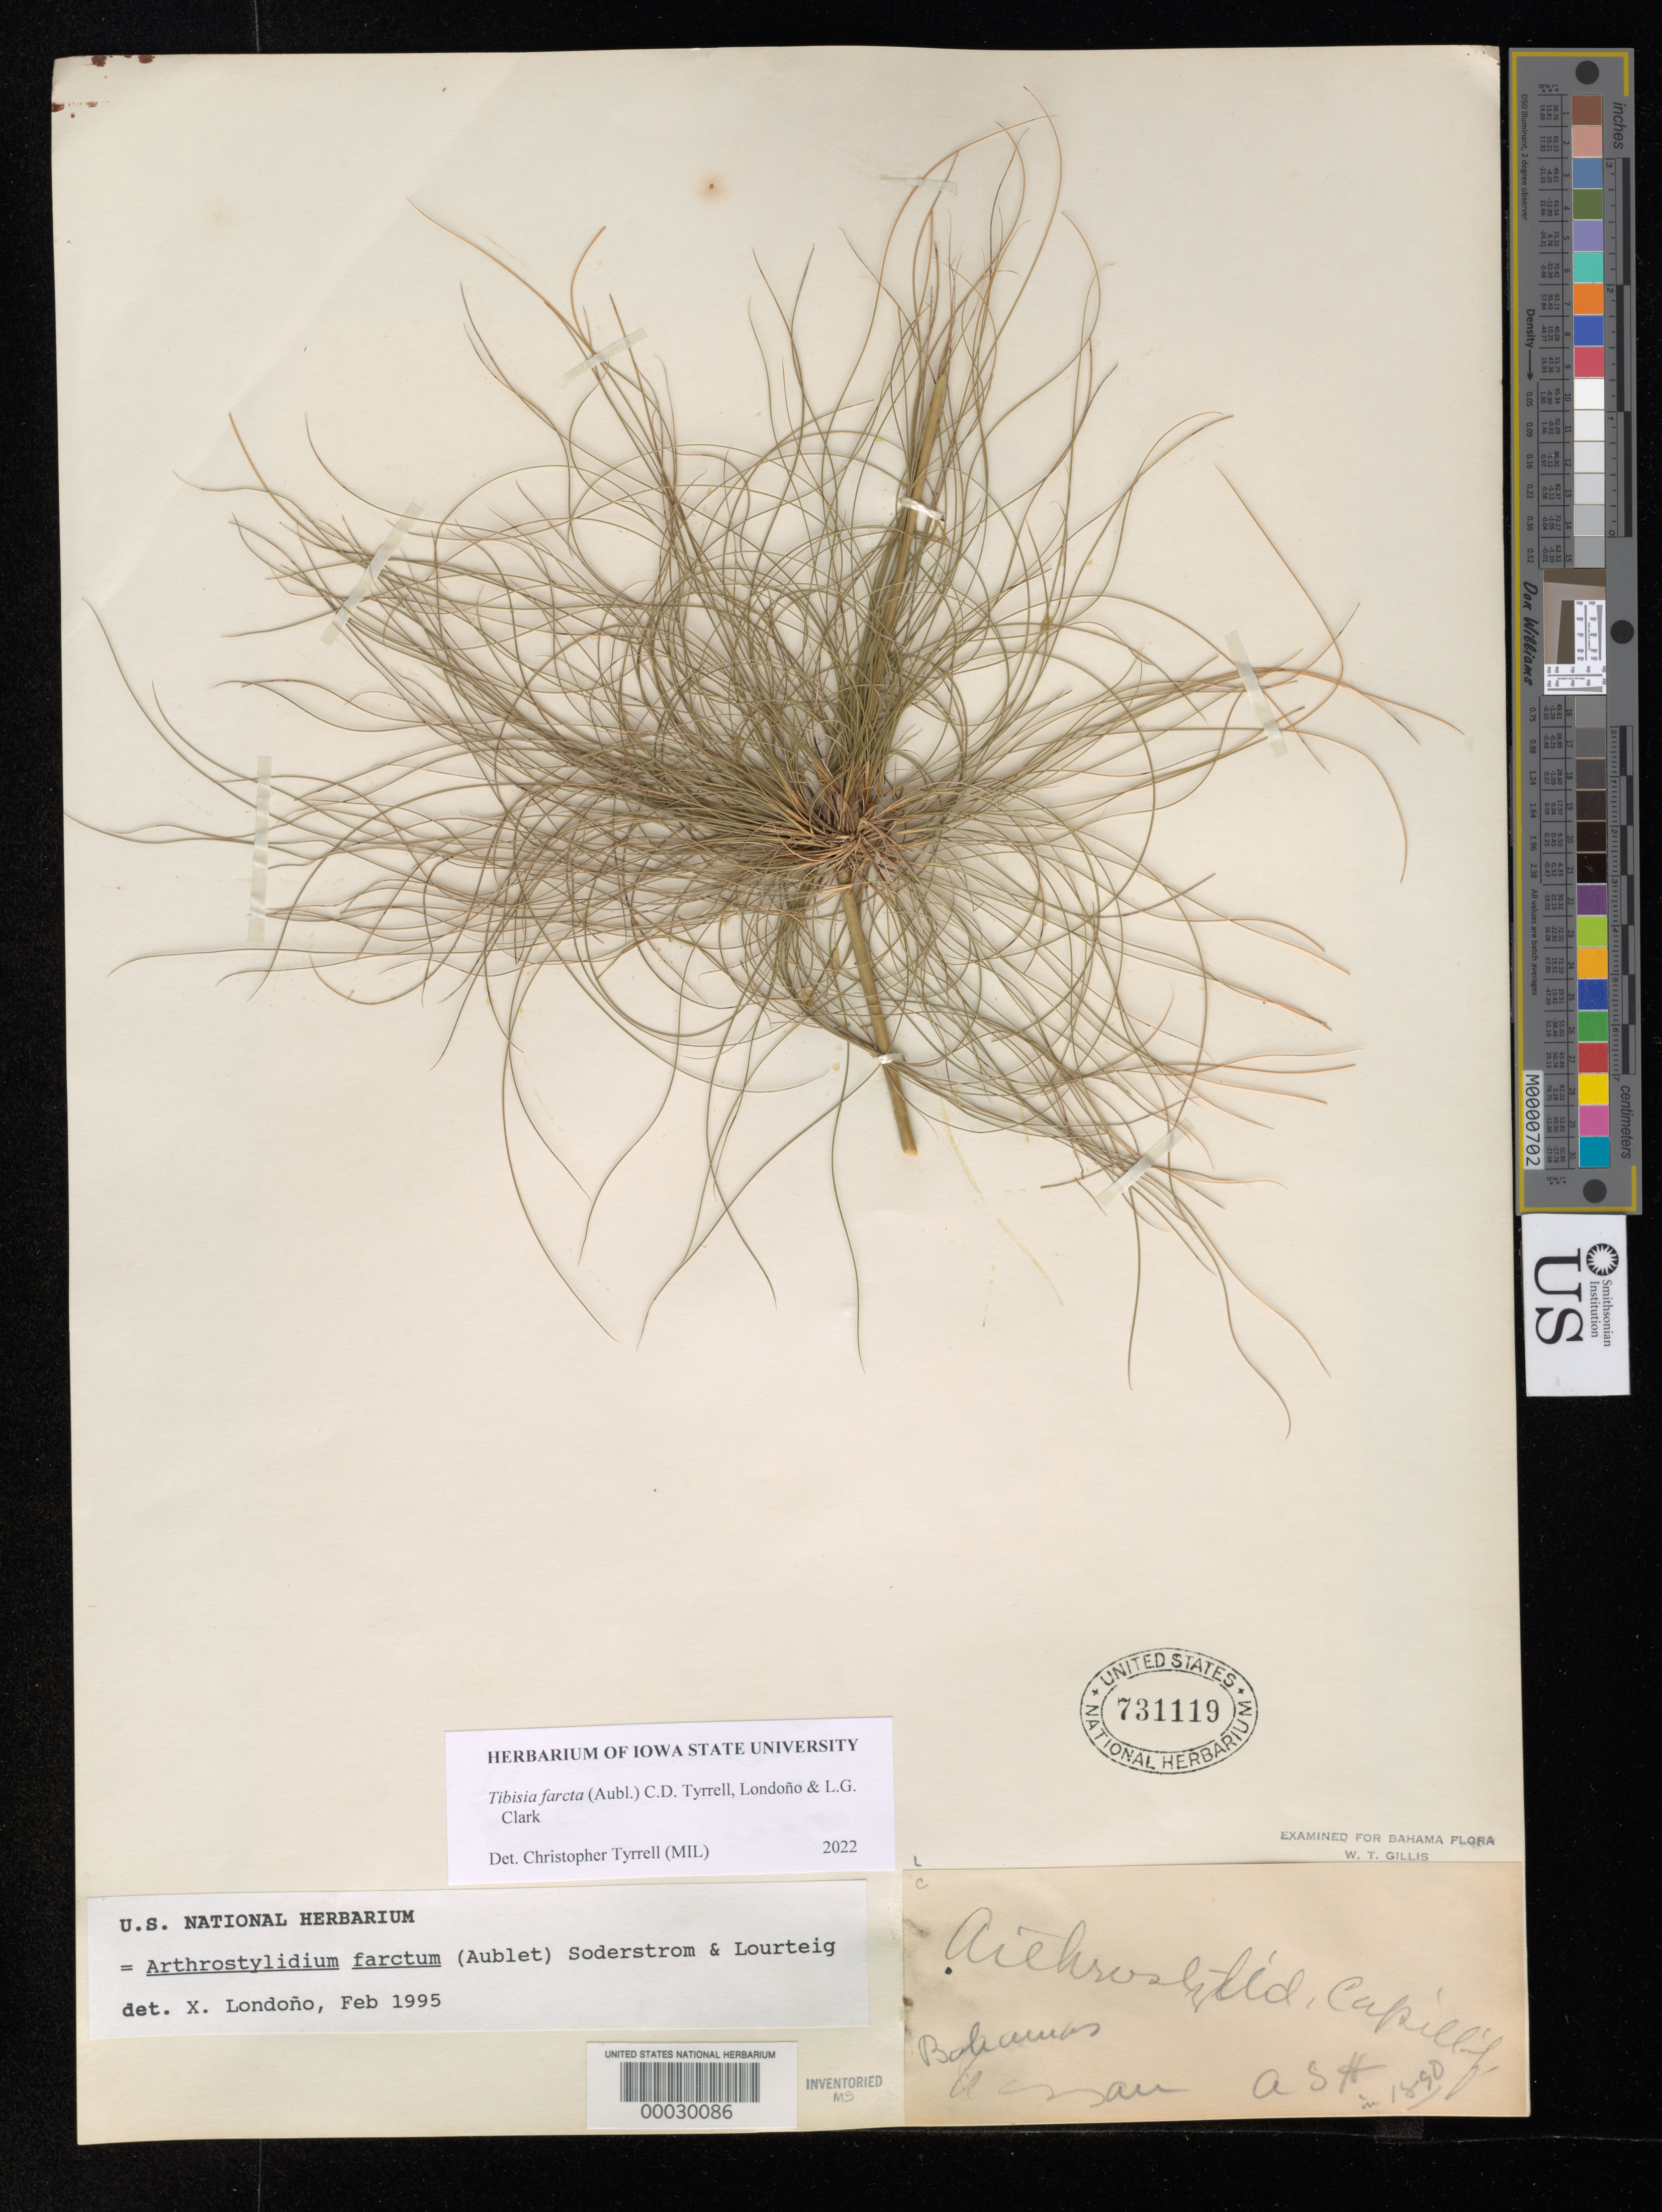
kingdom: Plantae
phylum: Tracheophyta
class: Liliopsida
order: Poales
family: Poaceae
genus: Tibisia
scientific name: Tibisia farcta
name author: (Aubl.) C.D. Tyrrell et al.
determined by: Londoño, X., (TULV), Jardin Botanico "Juan Maria Cespedes"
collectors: A. S. Hitchcock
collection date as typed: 1890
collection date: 1890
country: Bahamas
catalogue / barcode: US 731119